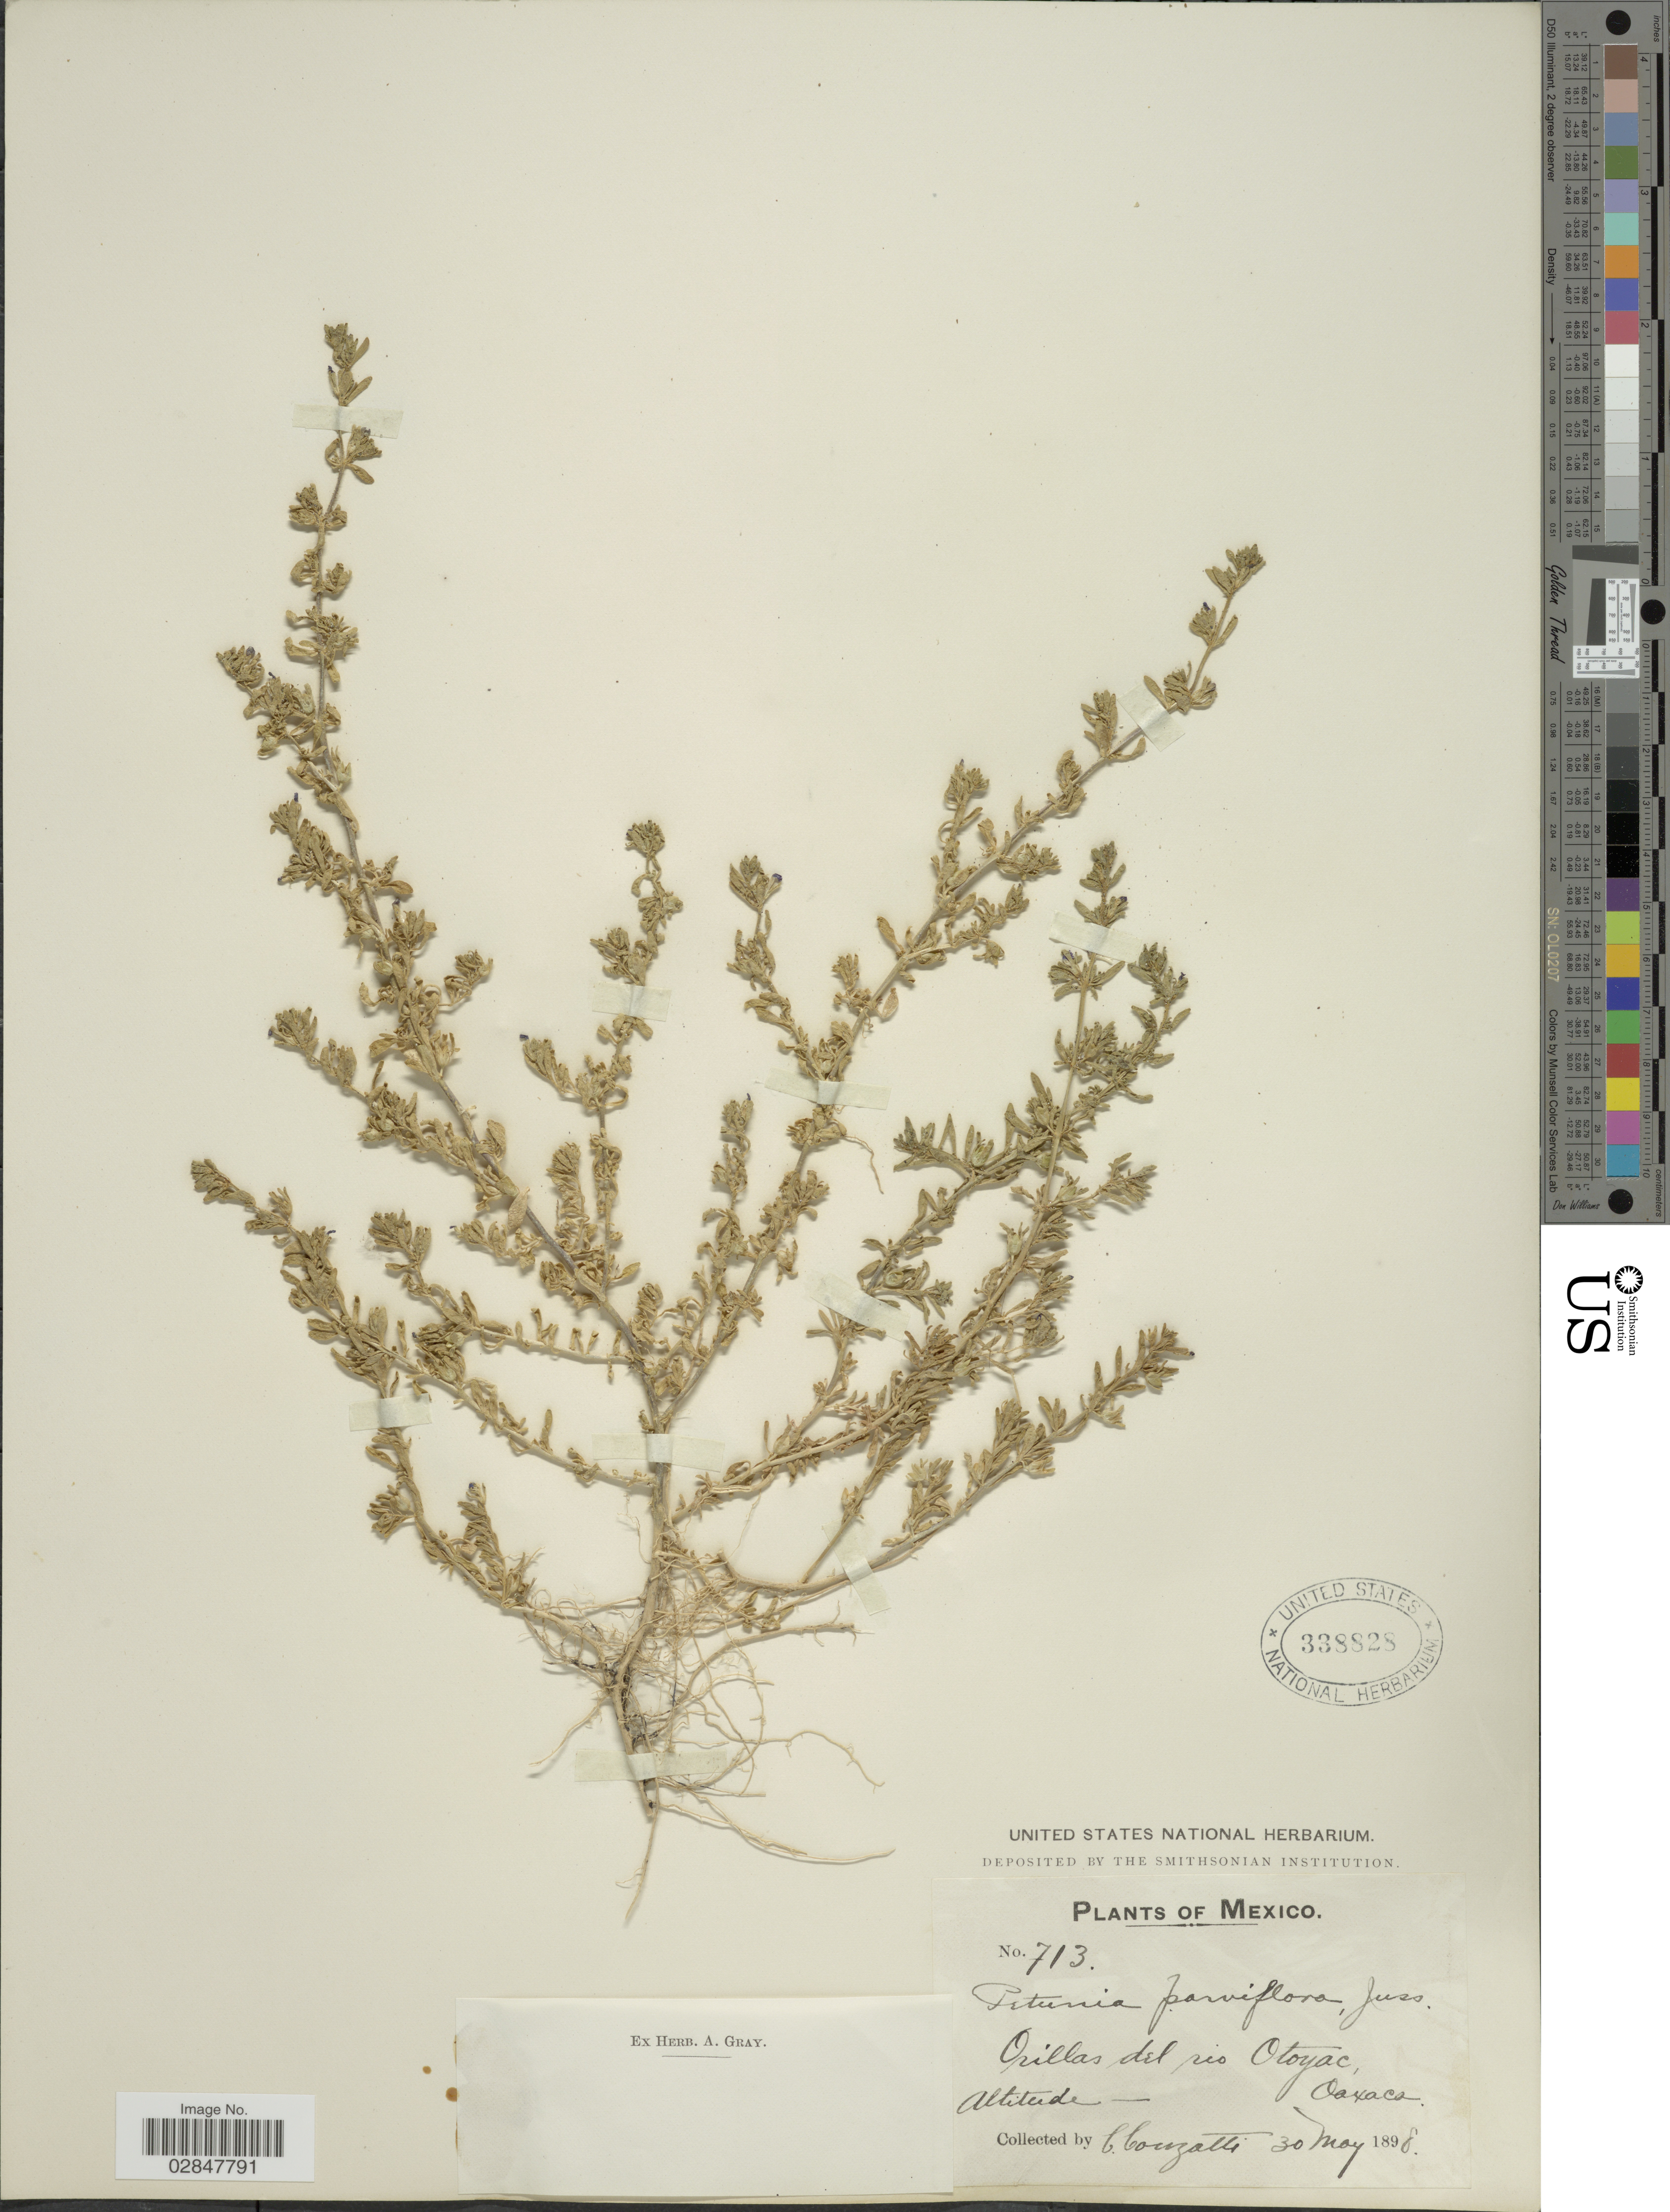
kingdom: Plantae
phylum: Tracheophyta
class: Magnoliopsida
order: Solanales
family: Solanaceae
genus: Petunia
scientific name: Petunia parviflora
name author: Juss.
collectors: C. Conzatti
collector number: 713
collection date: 1898-05-30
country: Mexico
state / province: Oaxaca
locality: Orillas del rio Otoyac.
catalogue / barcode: US 338828